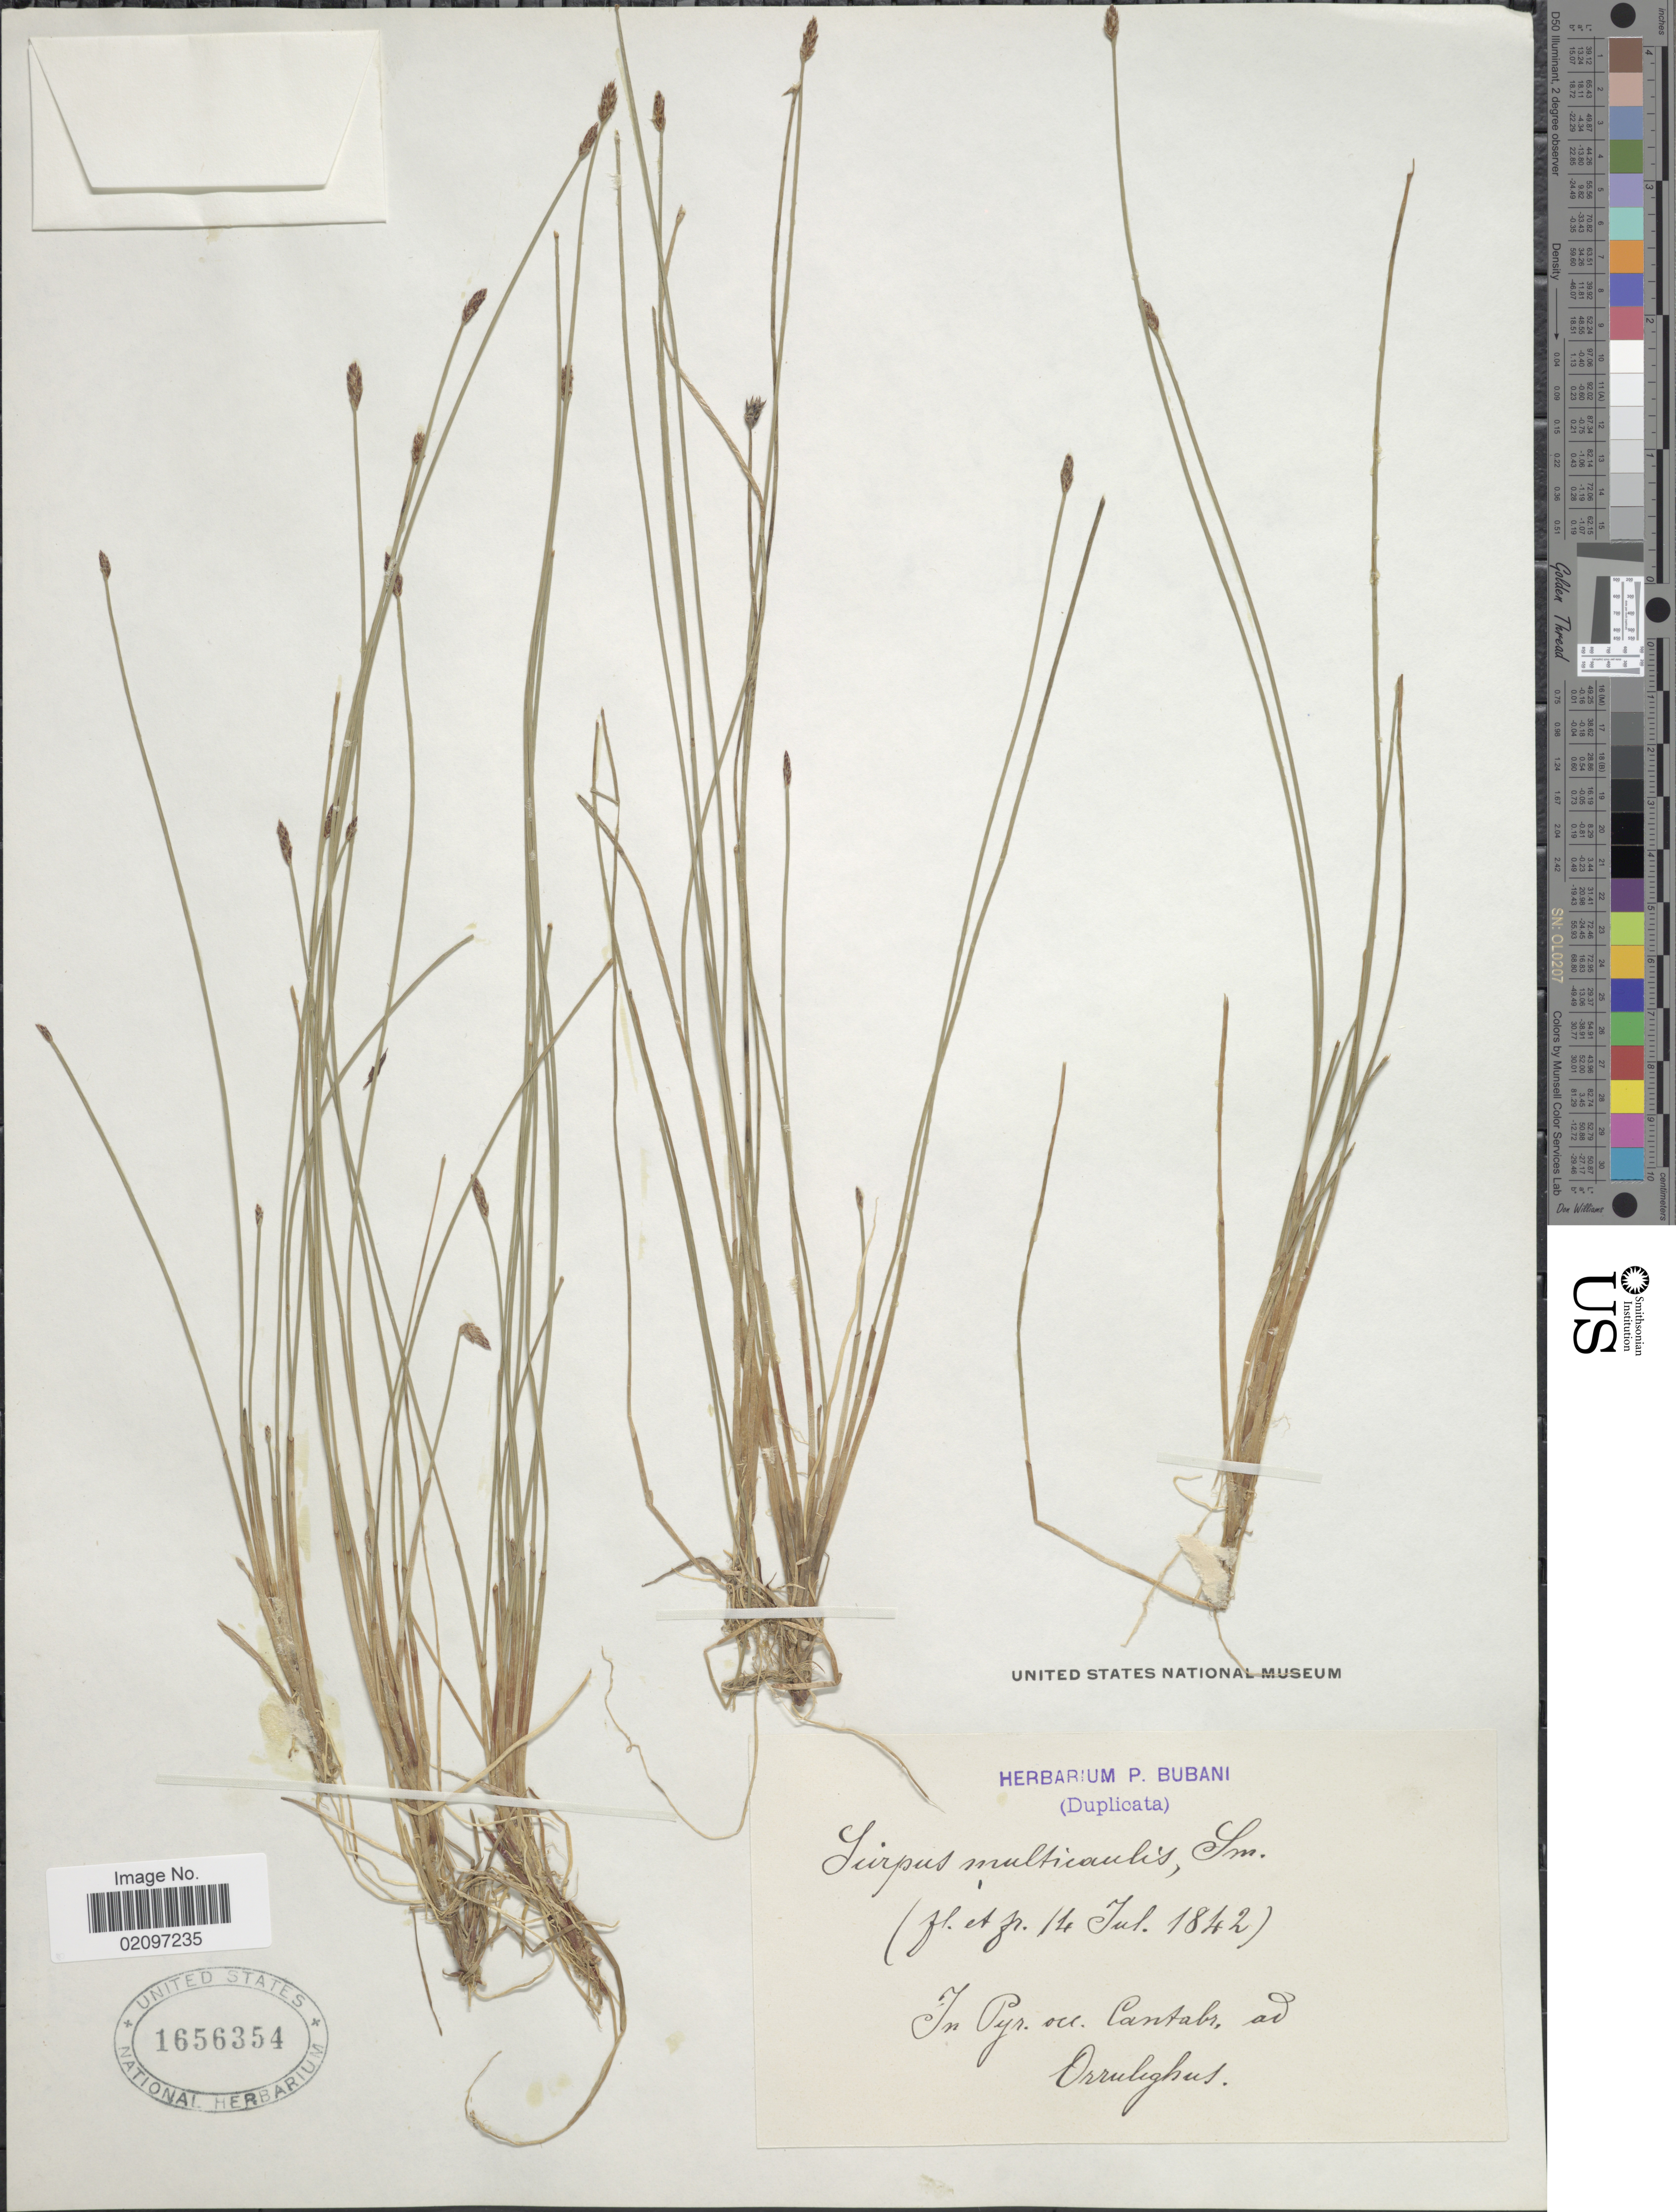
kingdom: Plantae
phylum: Tracheophyta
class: Liliopsida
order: Poales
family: Cyperaceae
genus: Eleocharis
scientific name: Eleocharis multicaulis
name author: (Sm.) Desv.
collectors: ex herb. P. Bubani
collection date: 1842-07-14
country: Spain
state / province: Cantabria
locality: In Pyr. occ. Cantabr., ad. Orryligheid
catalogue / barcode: US 1656354